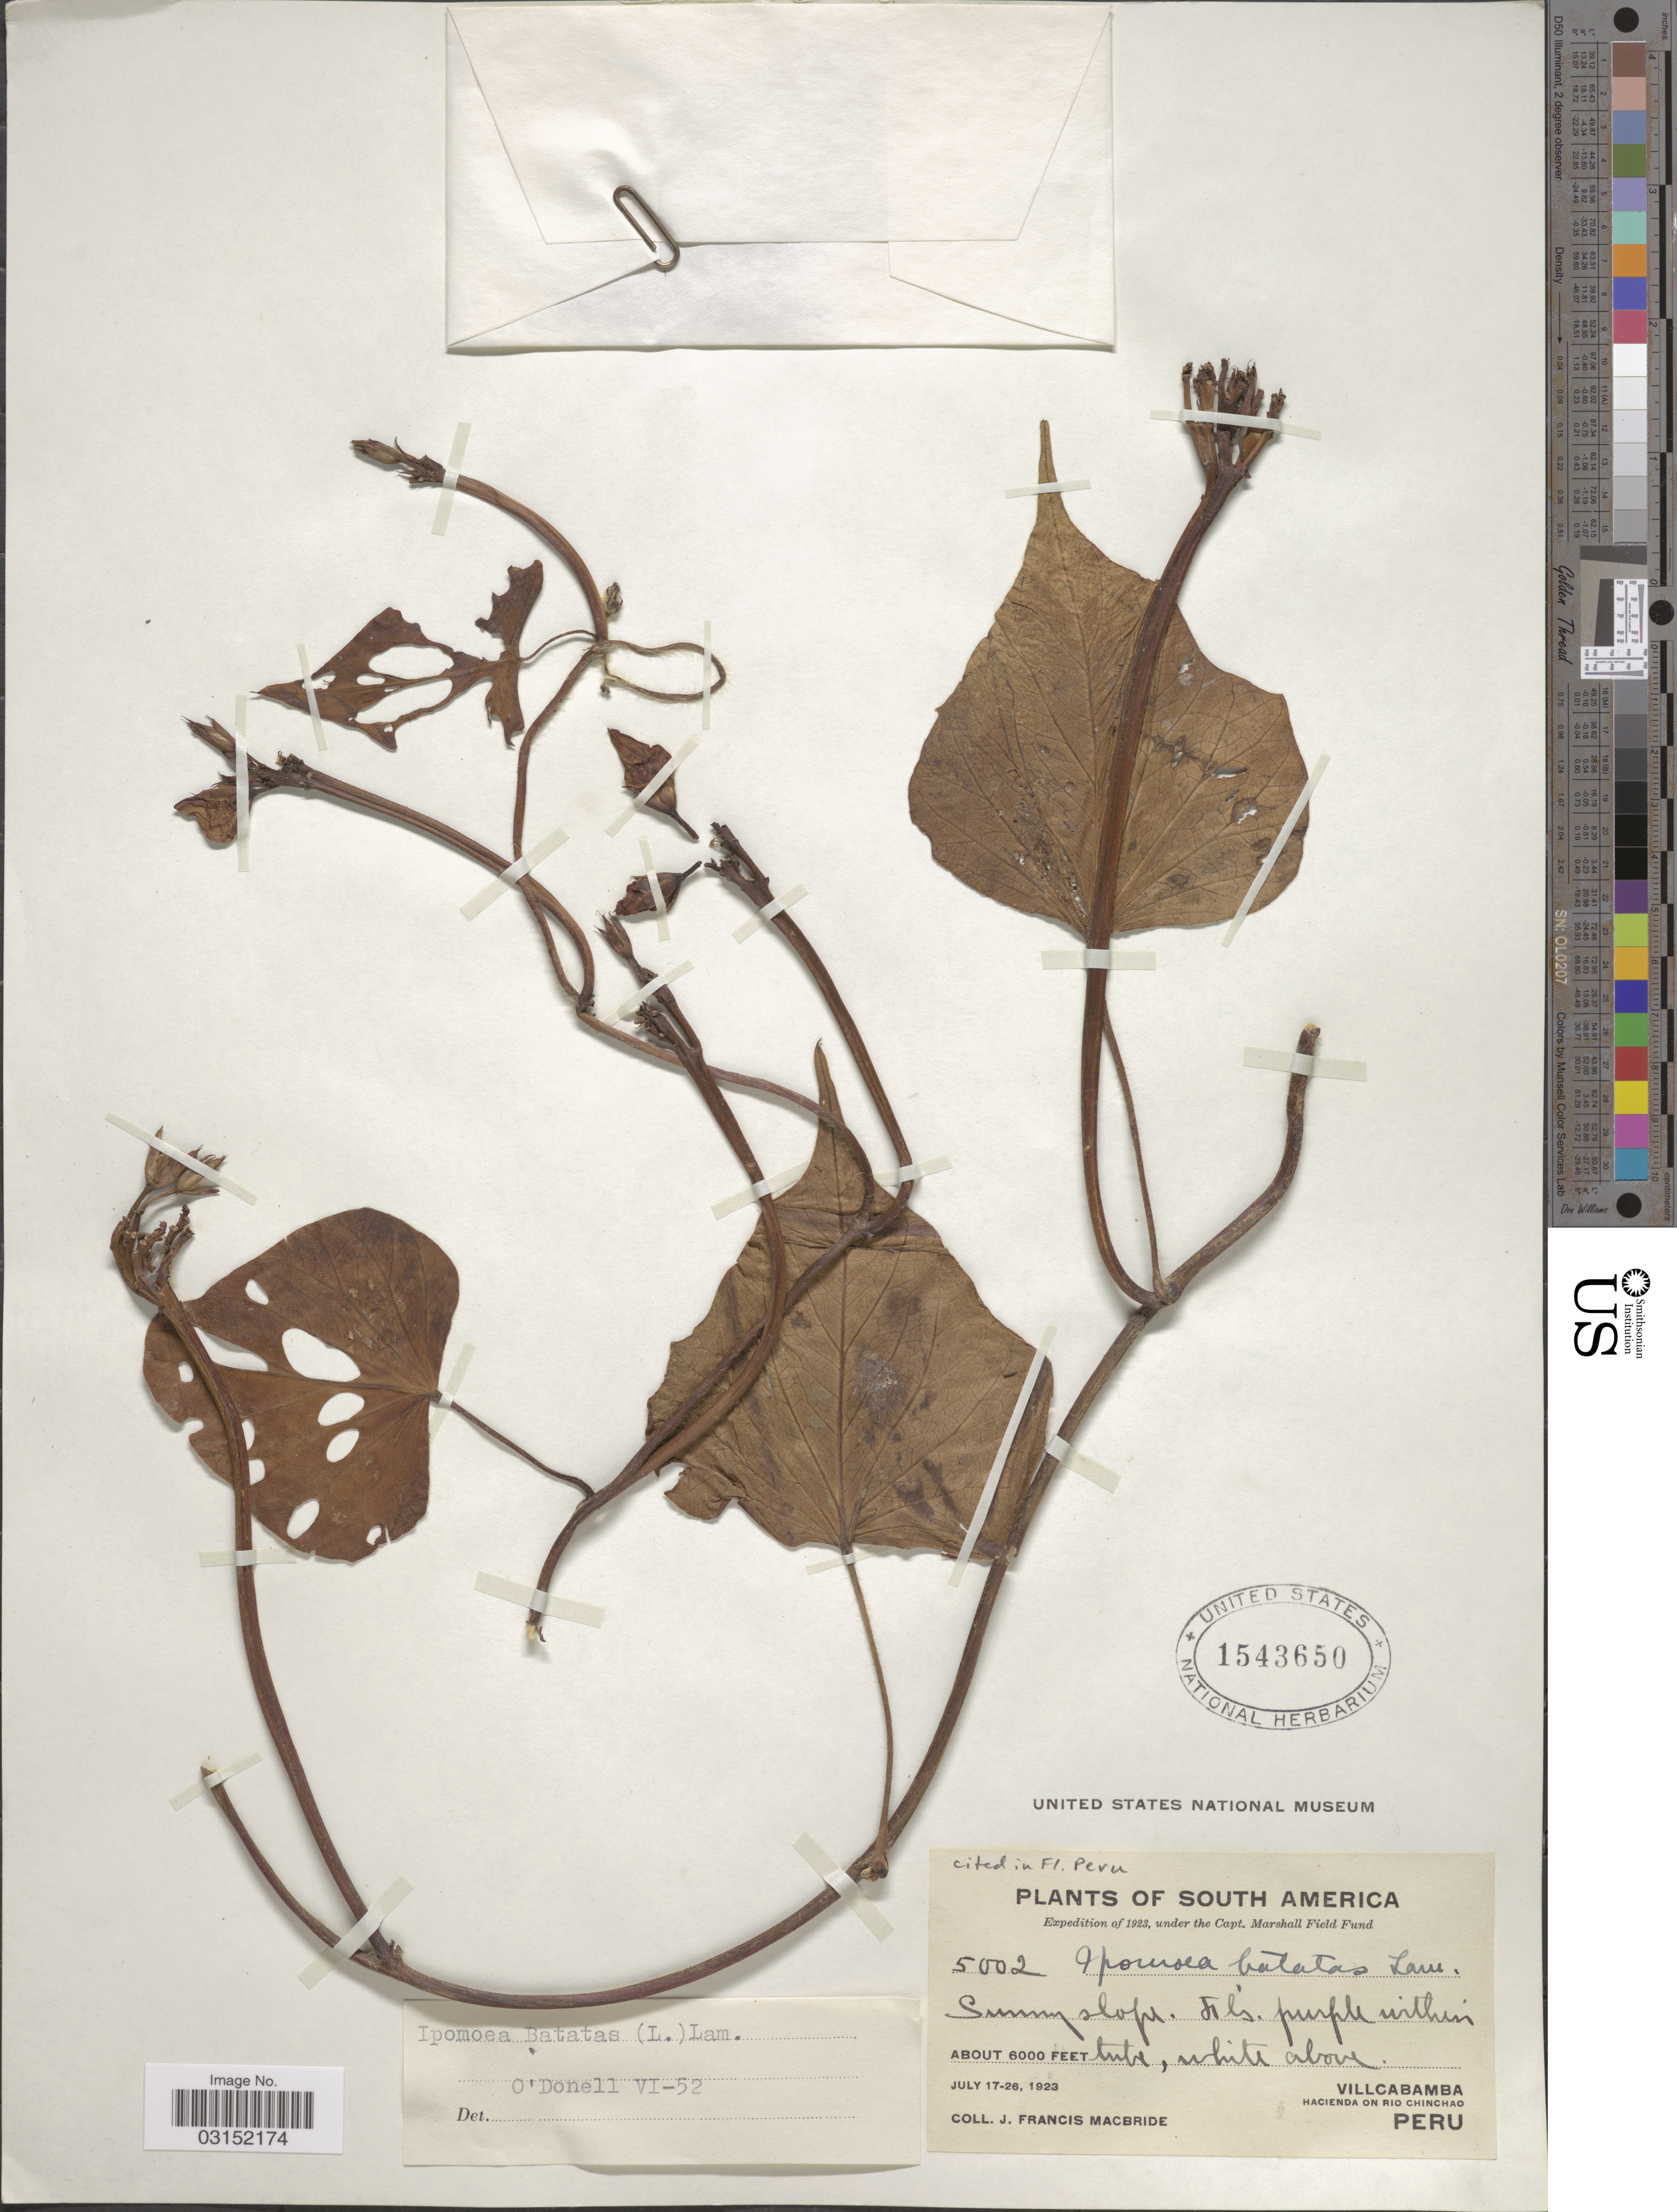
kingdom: Plantae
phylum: Tracheophyta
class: Magnoliopsida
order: Solanales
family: Convolvulaceae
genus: Ipomoea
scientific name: Ipomoea batatas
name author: (L.) Lam.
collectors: J. F. Macbride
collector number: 5002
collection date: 1923-07-17/1923-07-26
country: Peru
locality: Villcabamba, Hacienda on Rio Chinchao.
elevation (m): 1829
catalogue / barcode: US 1543650